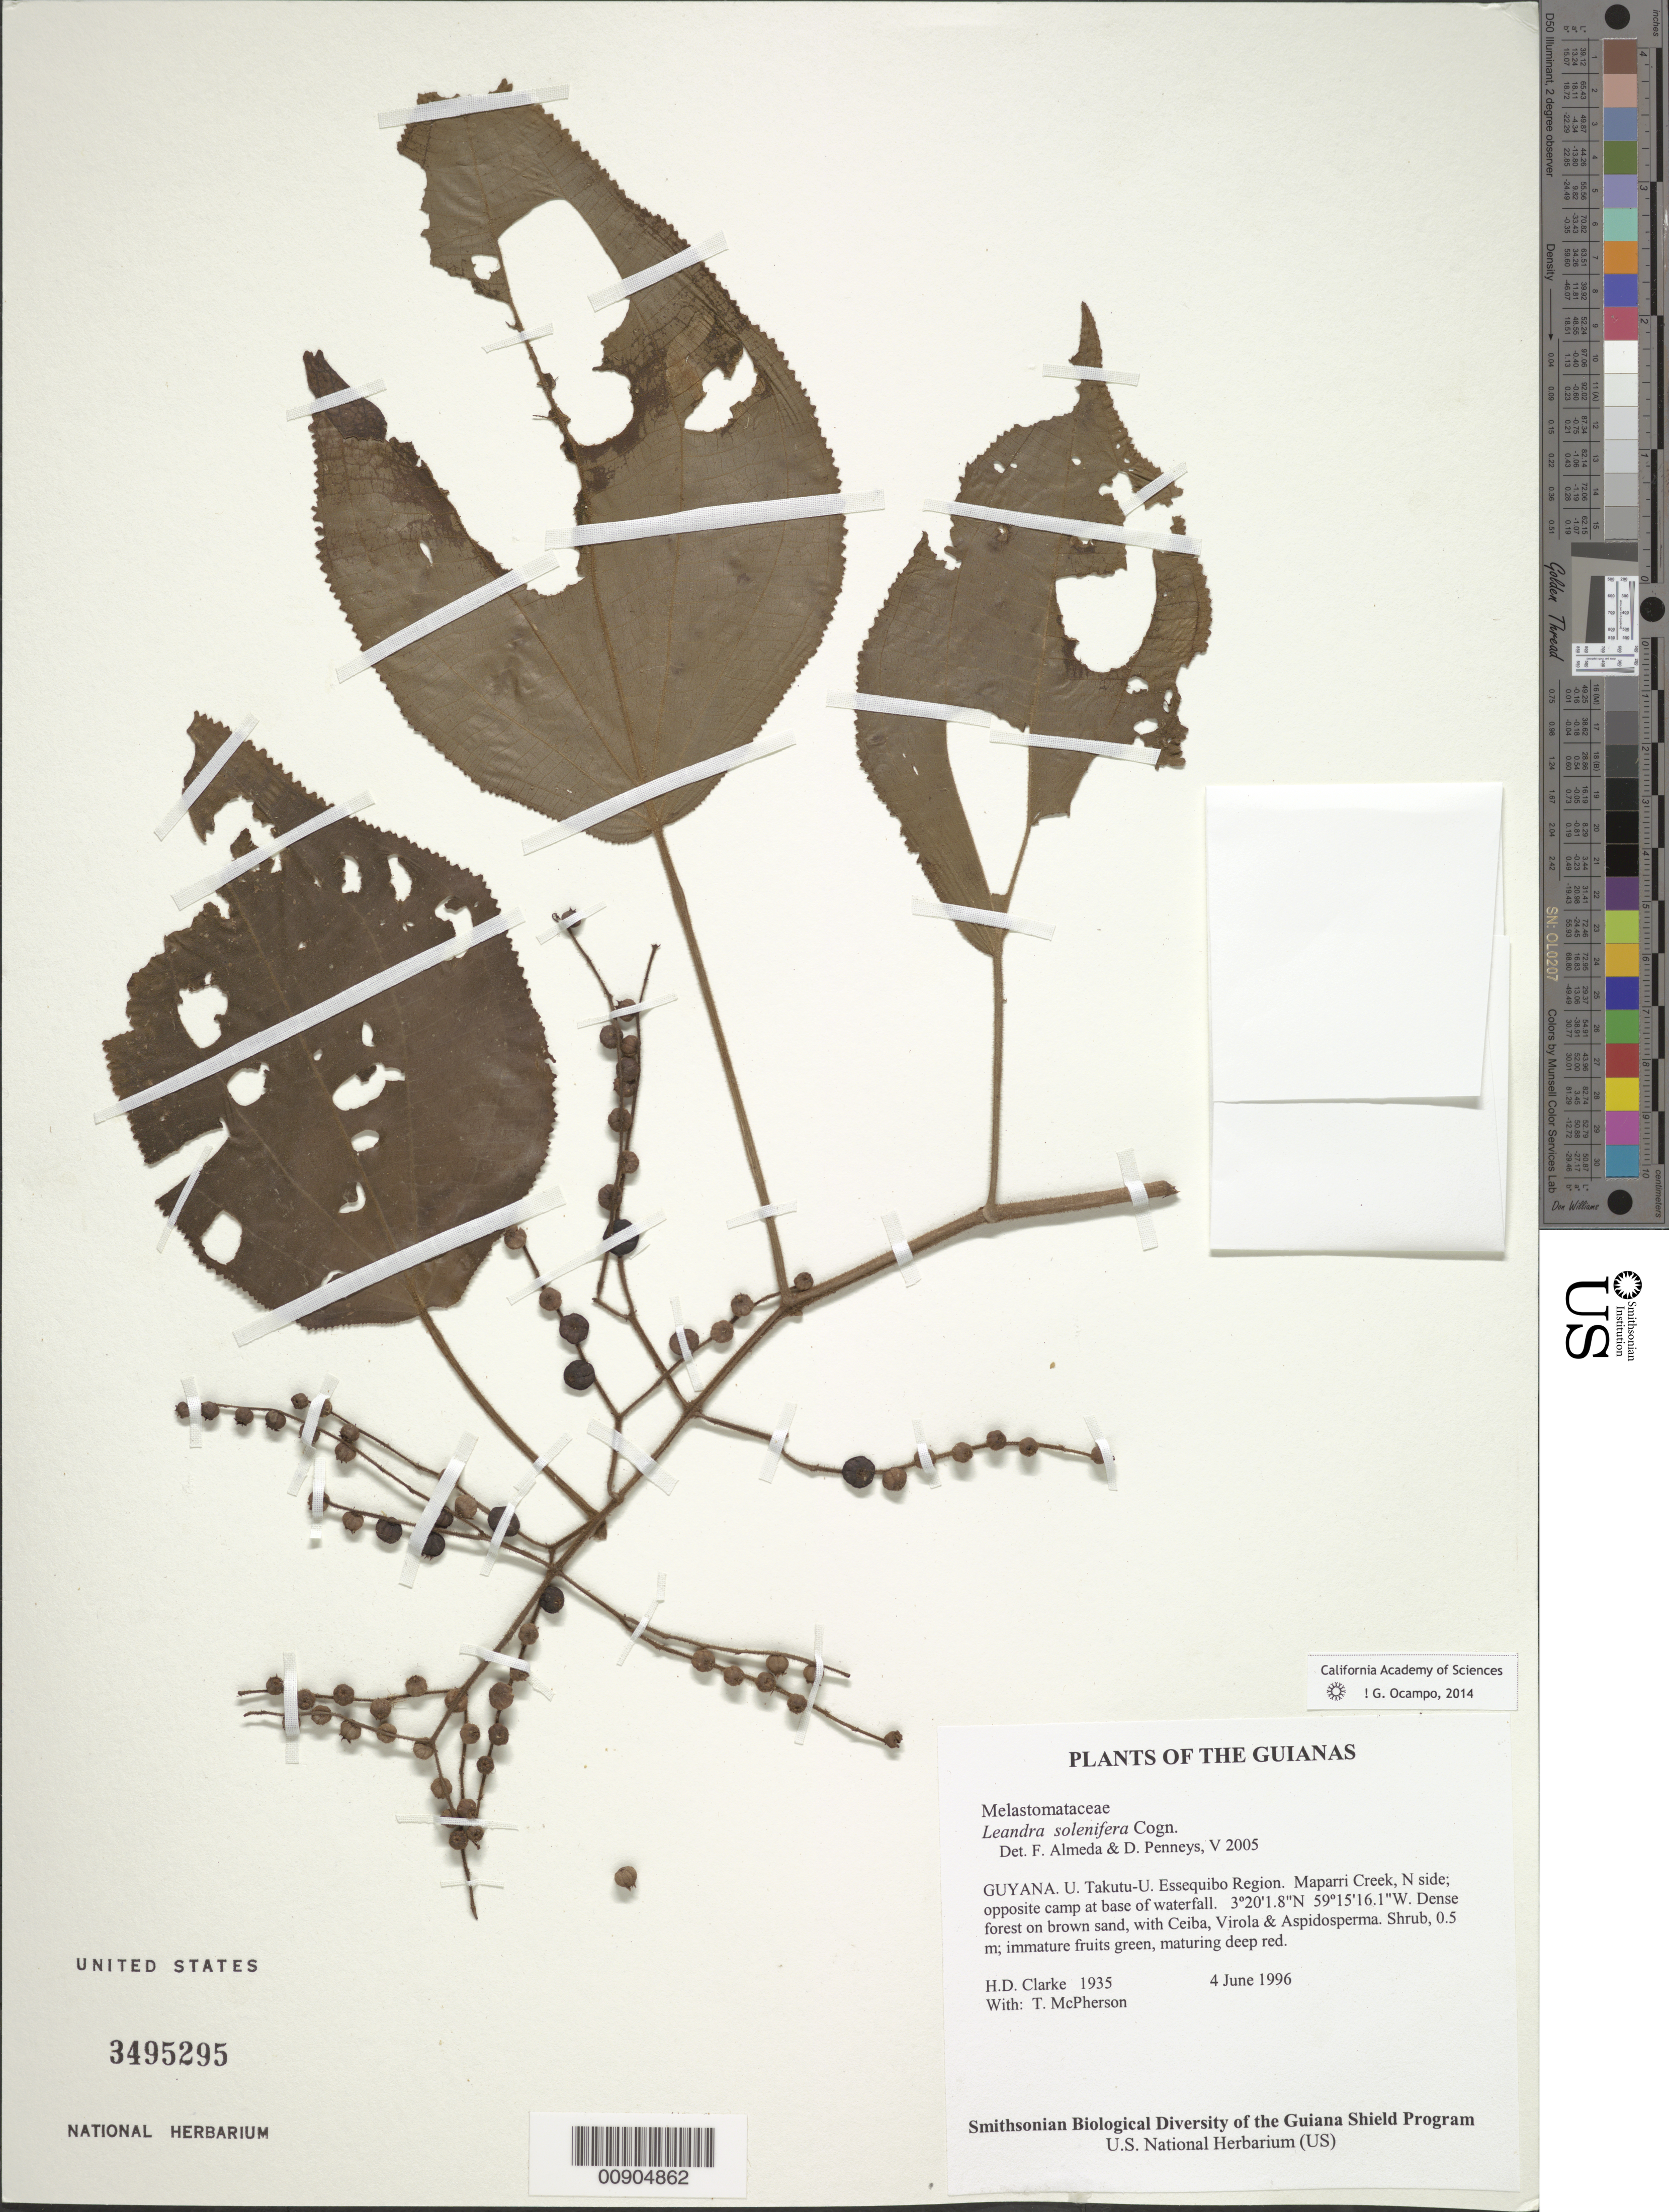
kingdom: Plantae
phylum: Tracheophyta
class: Magnoliopsida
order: Myrtales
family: Melastomataceae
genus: Leandra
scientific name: Leandra solenifera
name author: Cogn.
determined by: Almeda, F.; Penneys, D. S.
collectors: H. D. Clarke & T. McPherson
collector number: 1935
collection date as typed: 4 June 1996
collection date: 1996-06-04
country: Guyana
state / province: U. Takutu-U. Essequibo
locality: Maparri Creek, N side; opposite camp at base of waterfall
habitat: Dense forest on brown sand, with Ceiba, Virola & Aspidosperma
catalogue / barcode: US 3495295